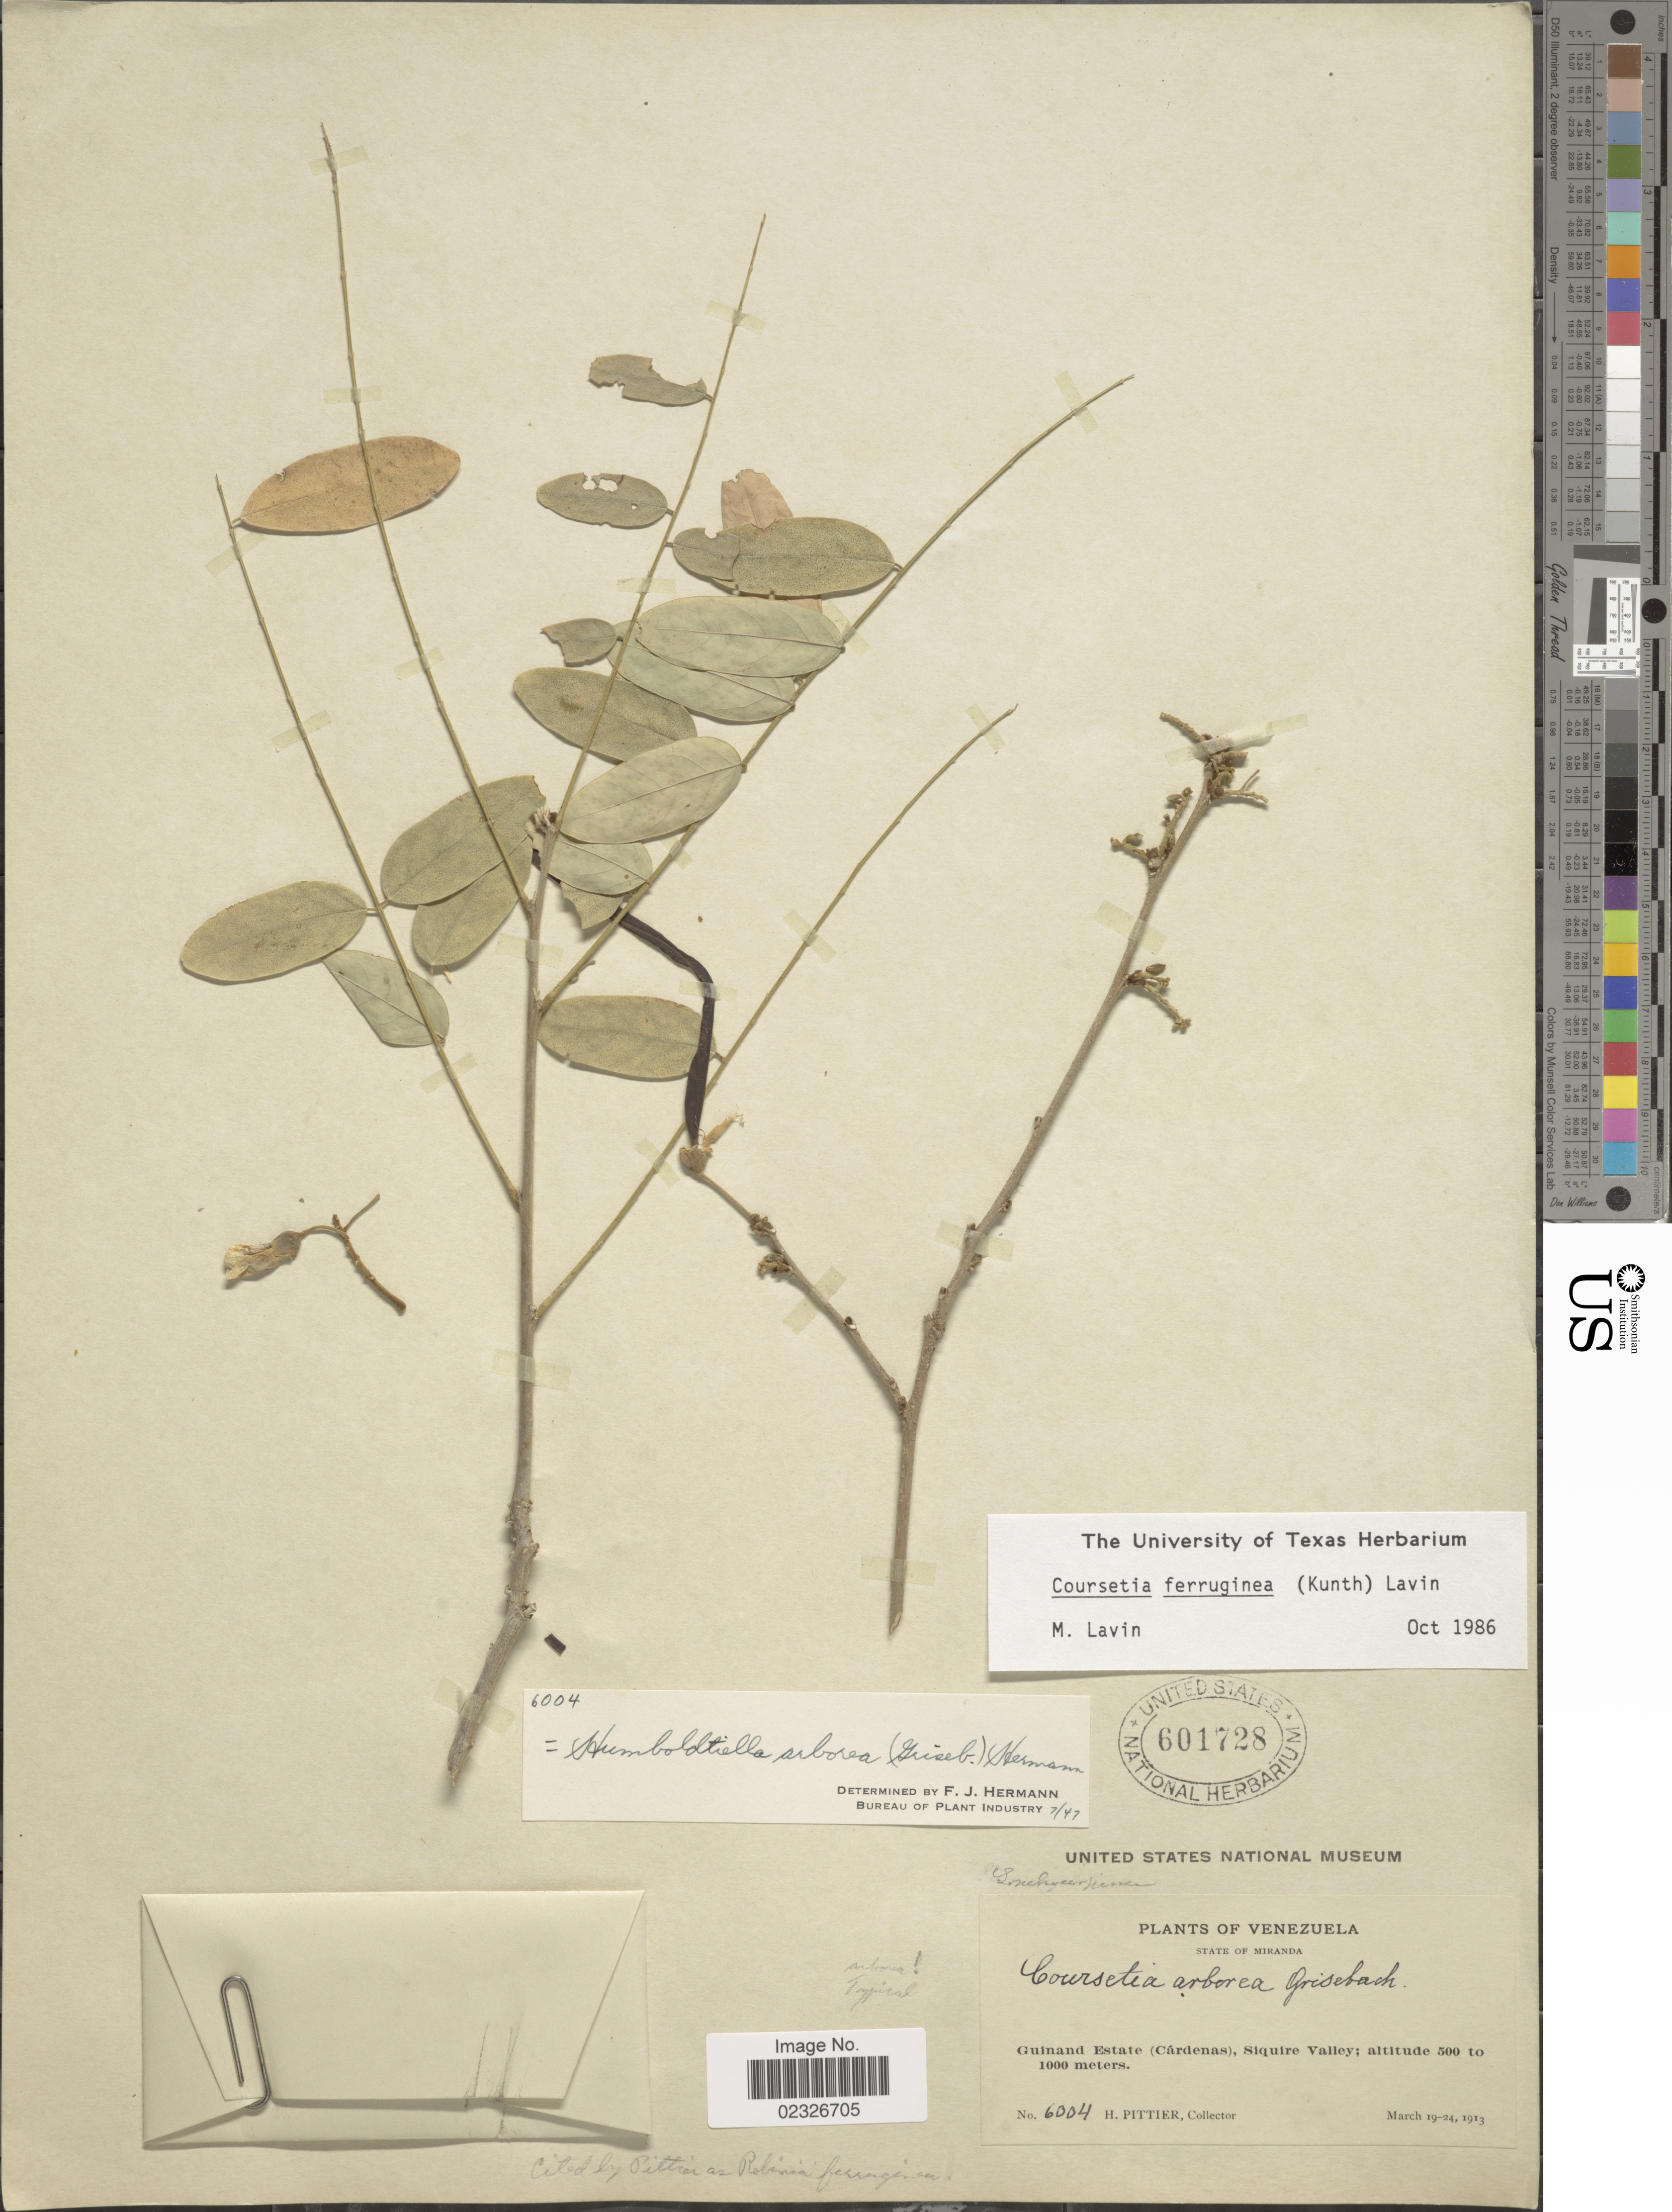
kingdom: Plantae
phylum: Tracheophyta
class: Magnoliopsida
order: Fabales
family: Fabaceae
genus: Coursetia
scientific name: Coursetia ferruginea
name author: (Kunth) Lavin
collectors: H. F. Pittier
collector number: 6004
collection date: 1913-03-19/1913-03-24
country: Venezuela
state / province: Miranda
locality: State of Miranda. Guinand Estate (Cárdenas), Siquire Valley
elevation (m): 500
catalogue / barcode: US 601728